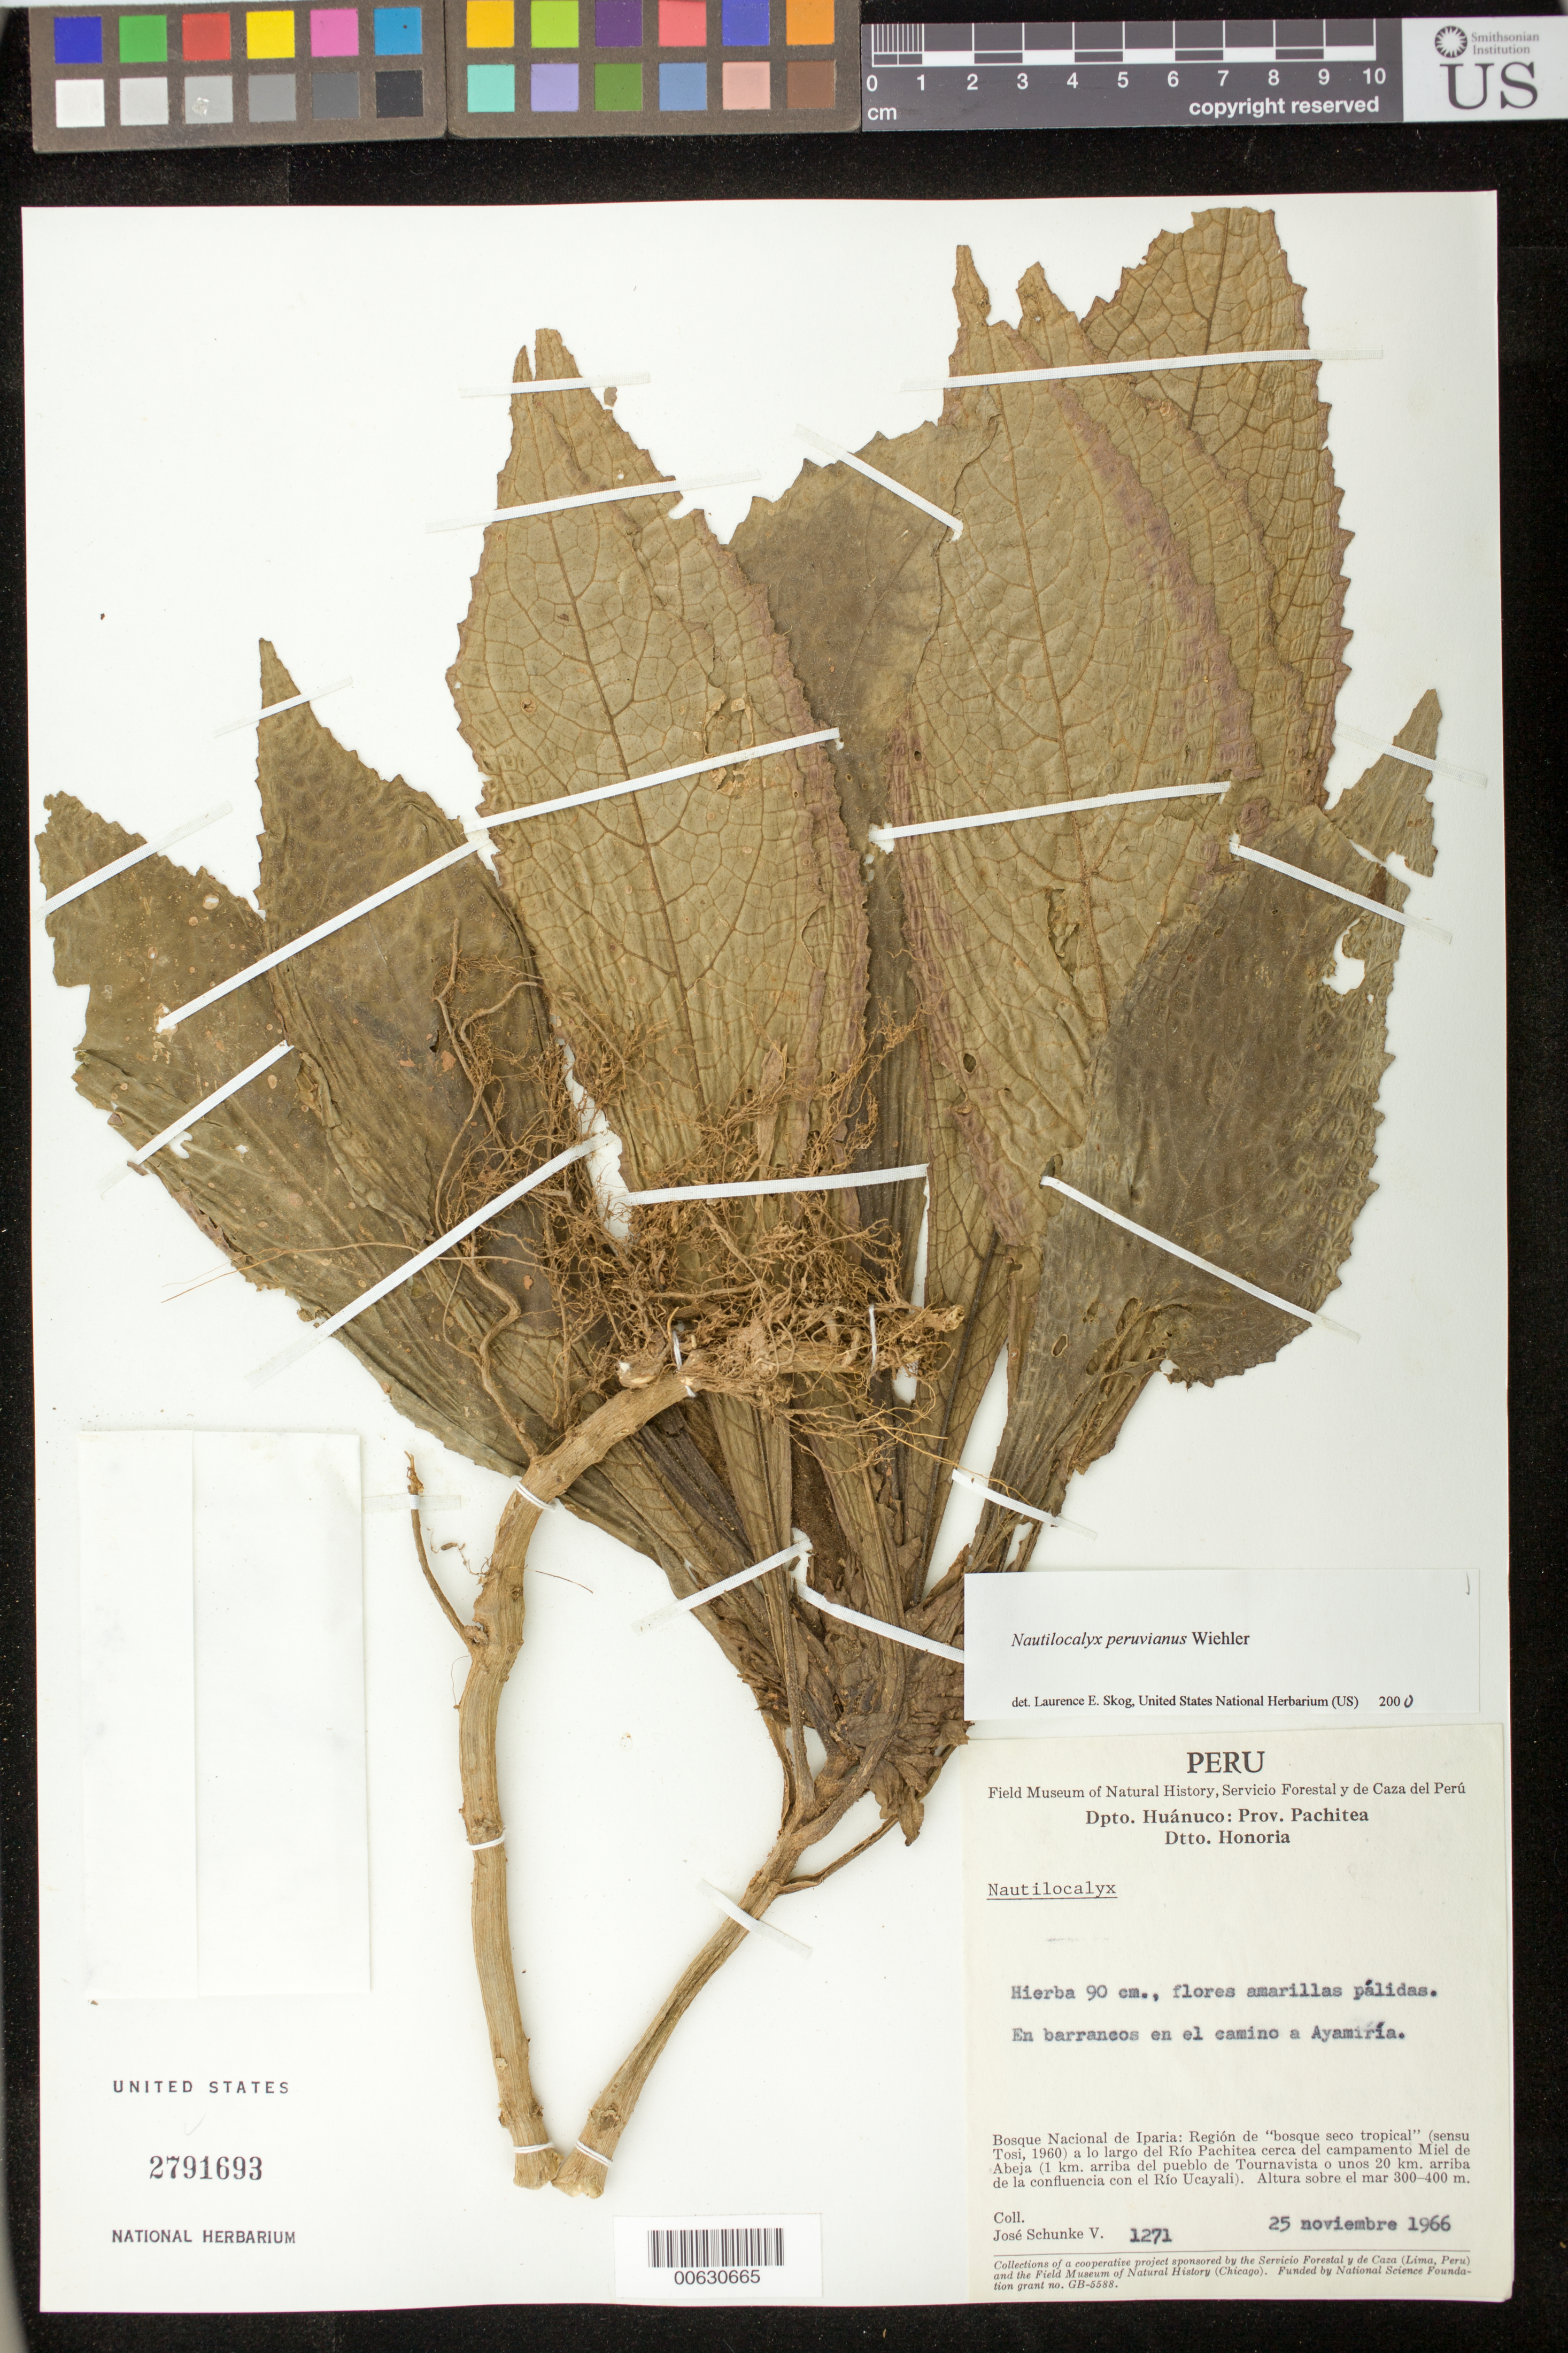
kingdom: Plantae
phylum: Tracheophyta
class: Magnoliopsida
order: Lamiales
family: Gesneriaceae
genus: Nautilocalyx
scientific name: Nautilocalyx peruvianus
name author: Wiehler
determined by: Clark, J. L., (SEL), The Marie Selby Botanical Garden (UNITED STATES)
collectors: J. Schunke Vigo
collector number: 1271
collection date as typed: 25 Nov 1966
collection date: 1966-11-25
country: Peru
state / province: Huánuco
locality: Prov. Pachitea, Dtto. Honoria; Bosque Nacional de Iparia, a lo largo del Río Pachitea cerca del campamento Miel de Abeja (1 km arriba del pueblo de Tournavista o unos 20 km arriba de la confluencia con el Río Ucayali); en barrancos en el camino a Ayamiría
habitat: región de "bosque seco tropical" (sensu Tosi, 1960)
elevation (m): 300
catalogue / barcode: US 2791693